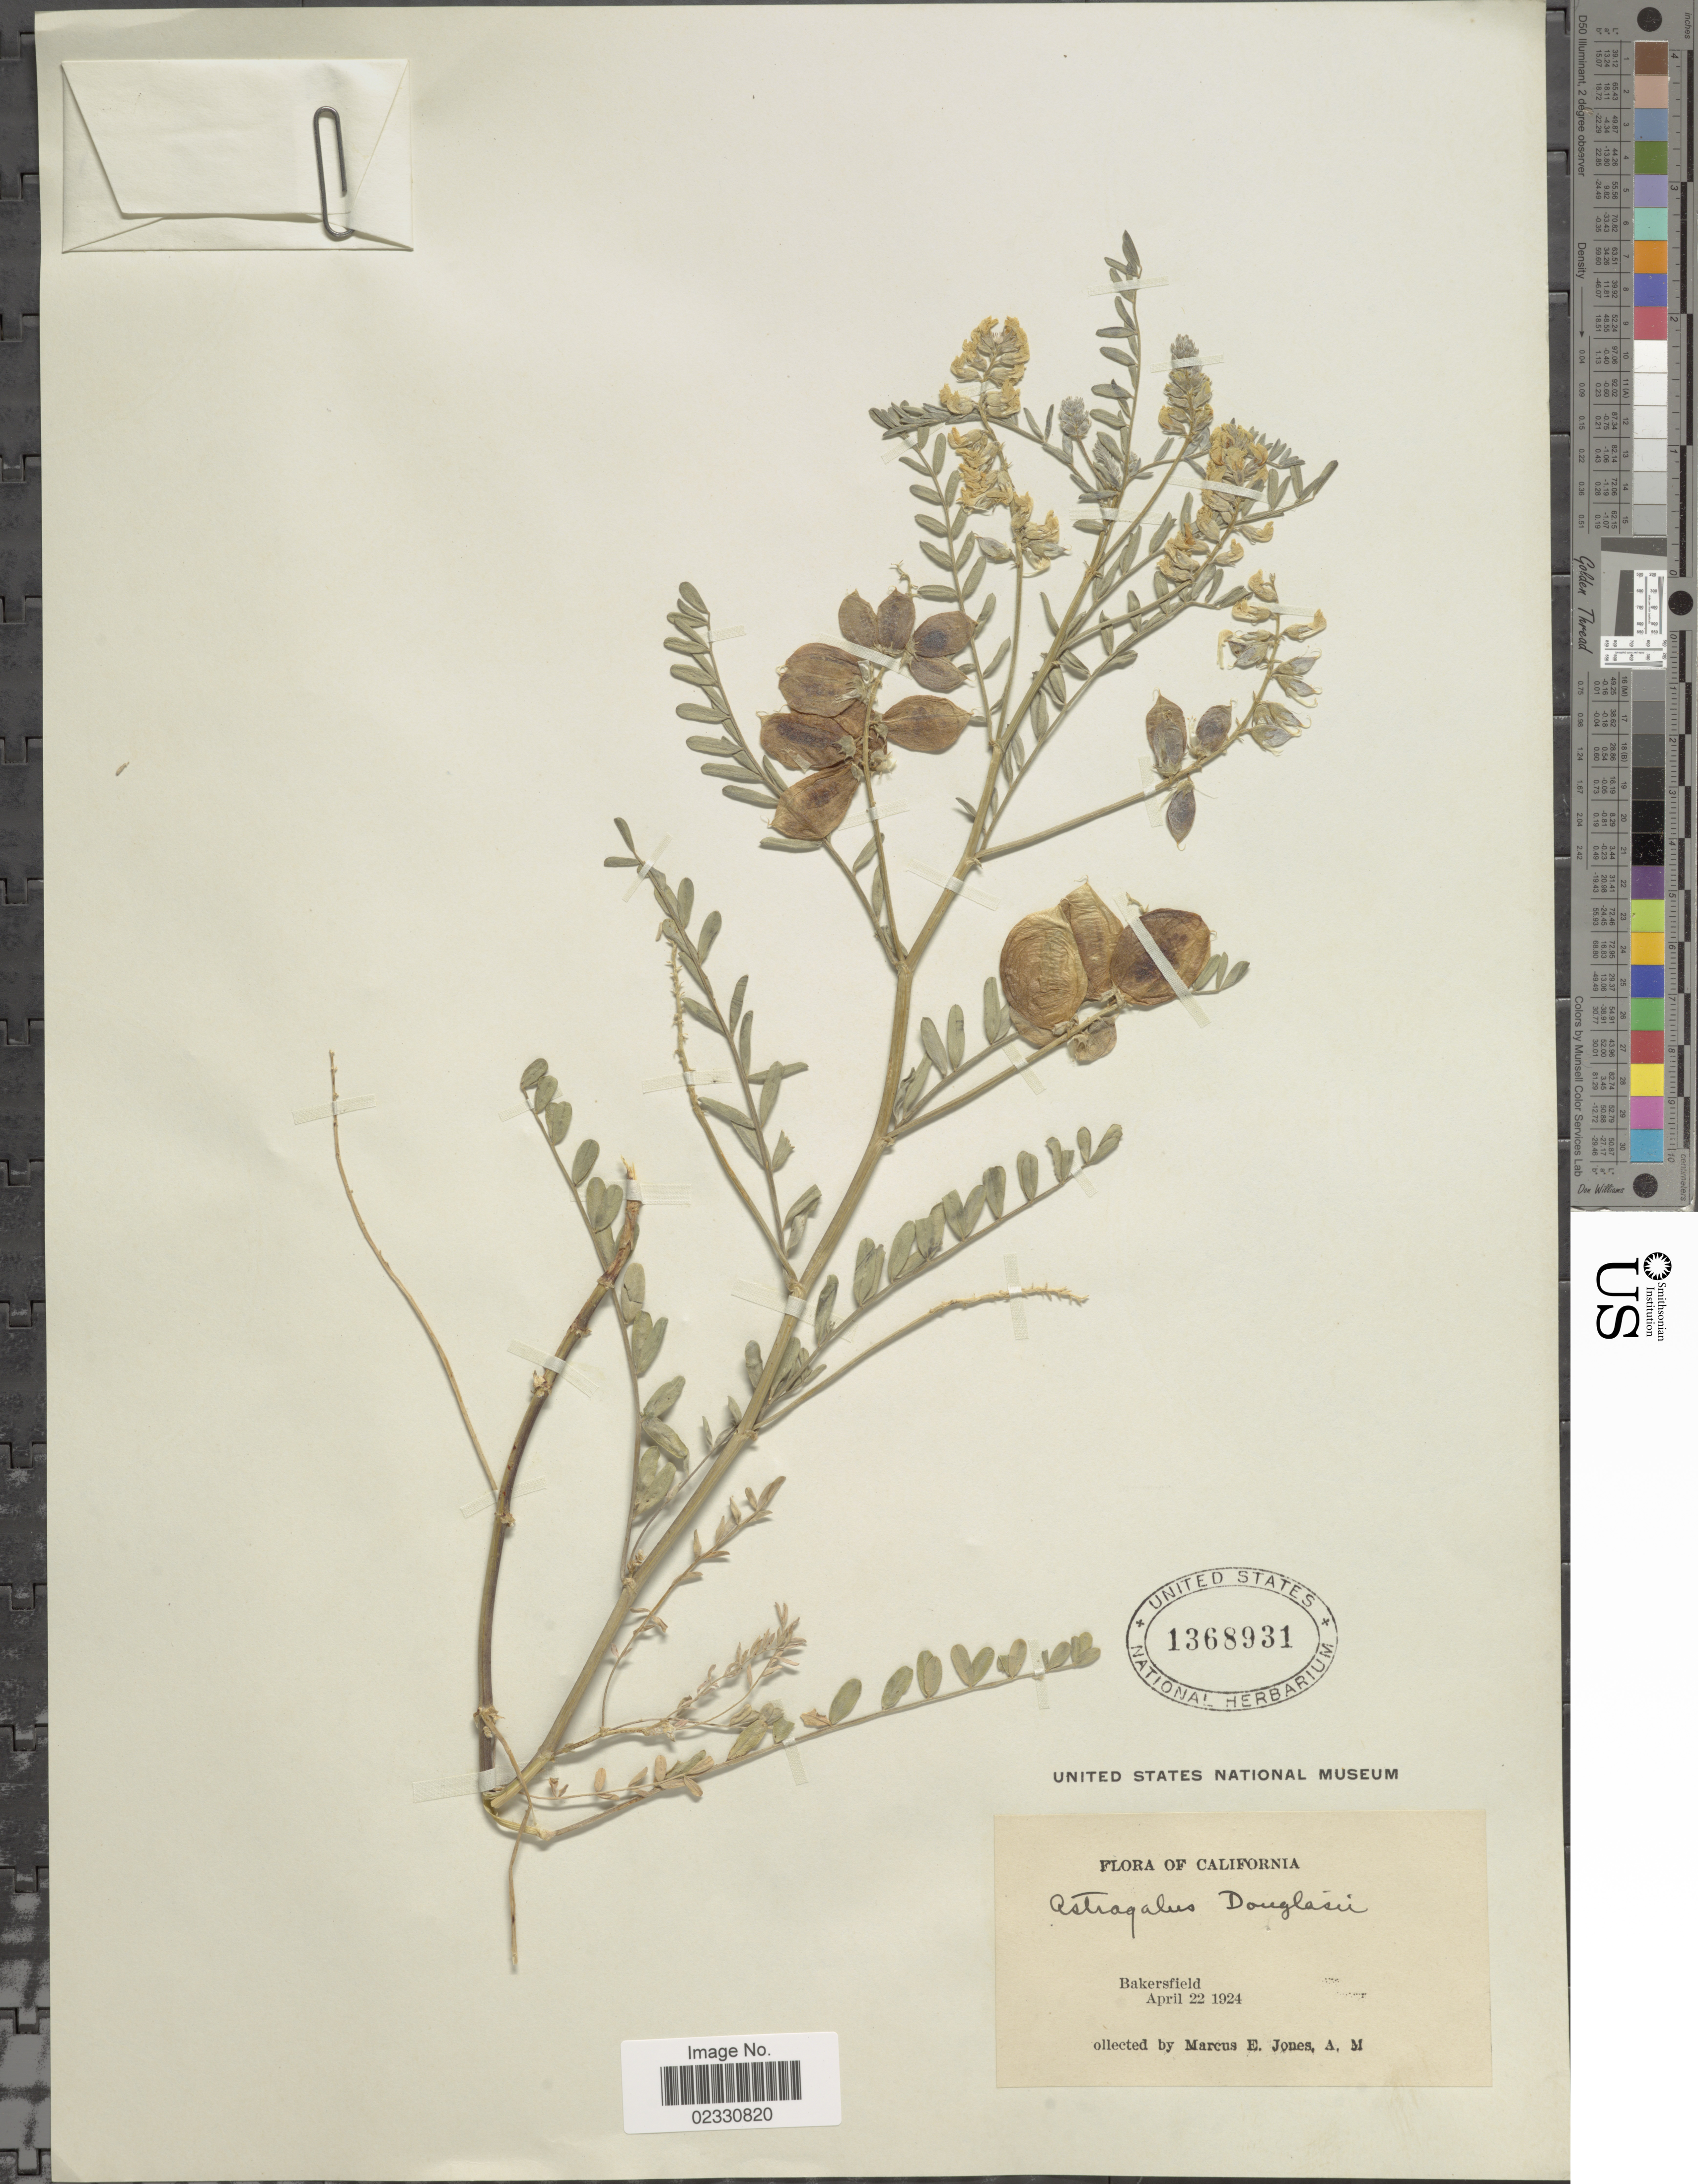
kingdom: Plantae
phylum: Tracheophyta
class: Magnoliopsida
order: Fabales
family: Fabaceae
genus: Astragalus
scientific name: Astragalus douglasii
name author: (Torr. & A. Gray) A. Gray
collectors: M. E. Jones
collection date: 1924-04-22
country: United States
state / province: California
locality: Bakersfield.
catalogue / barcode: US 1368931